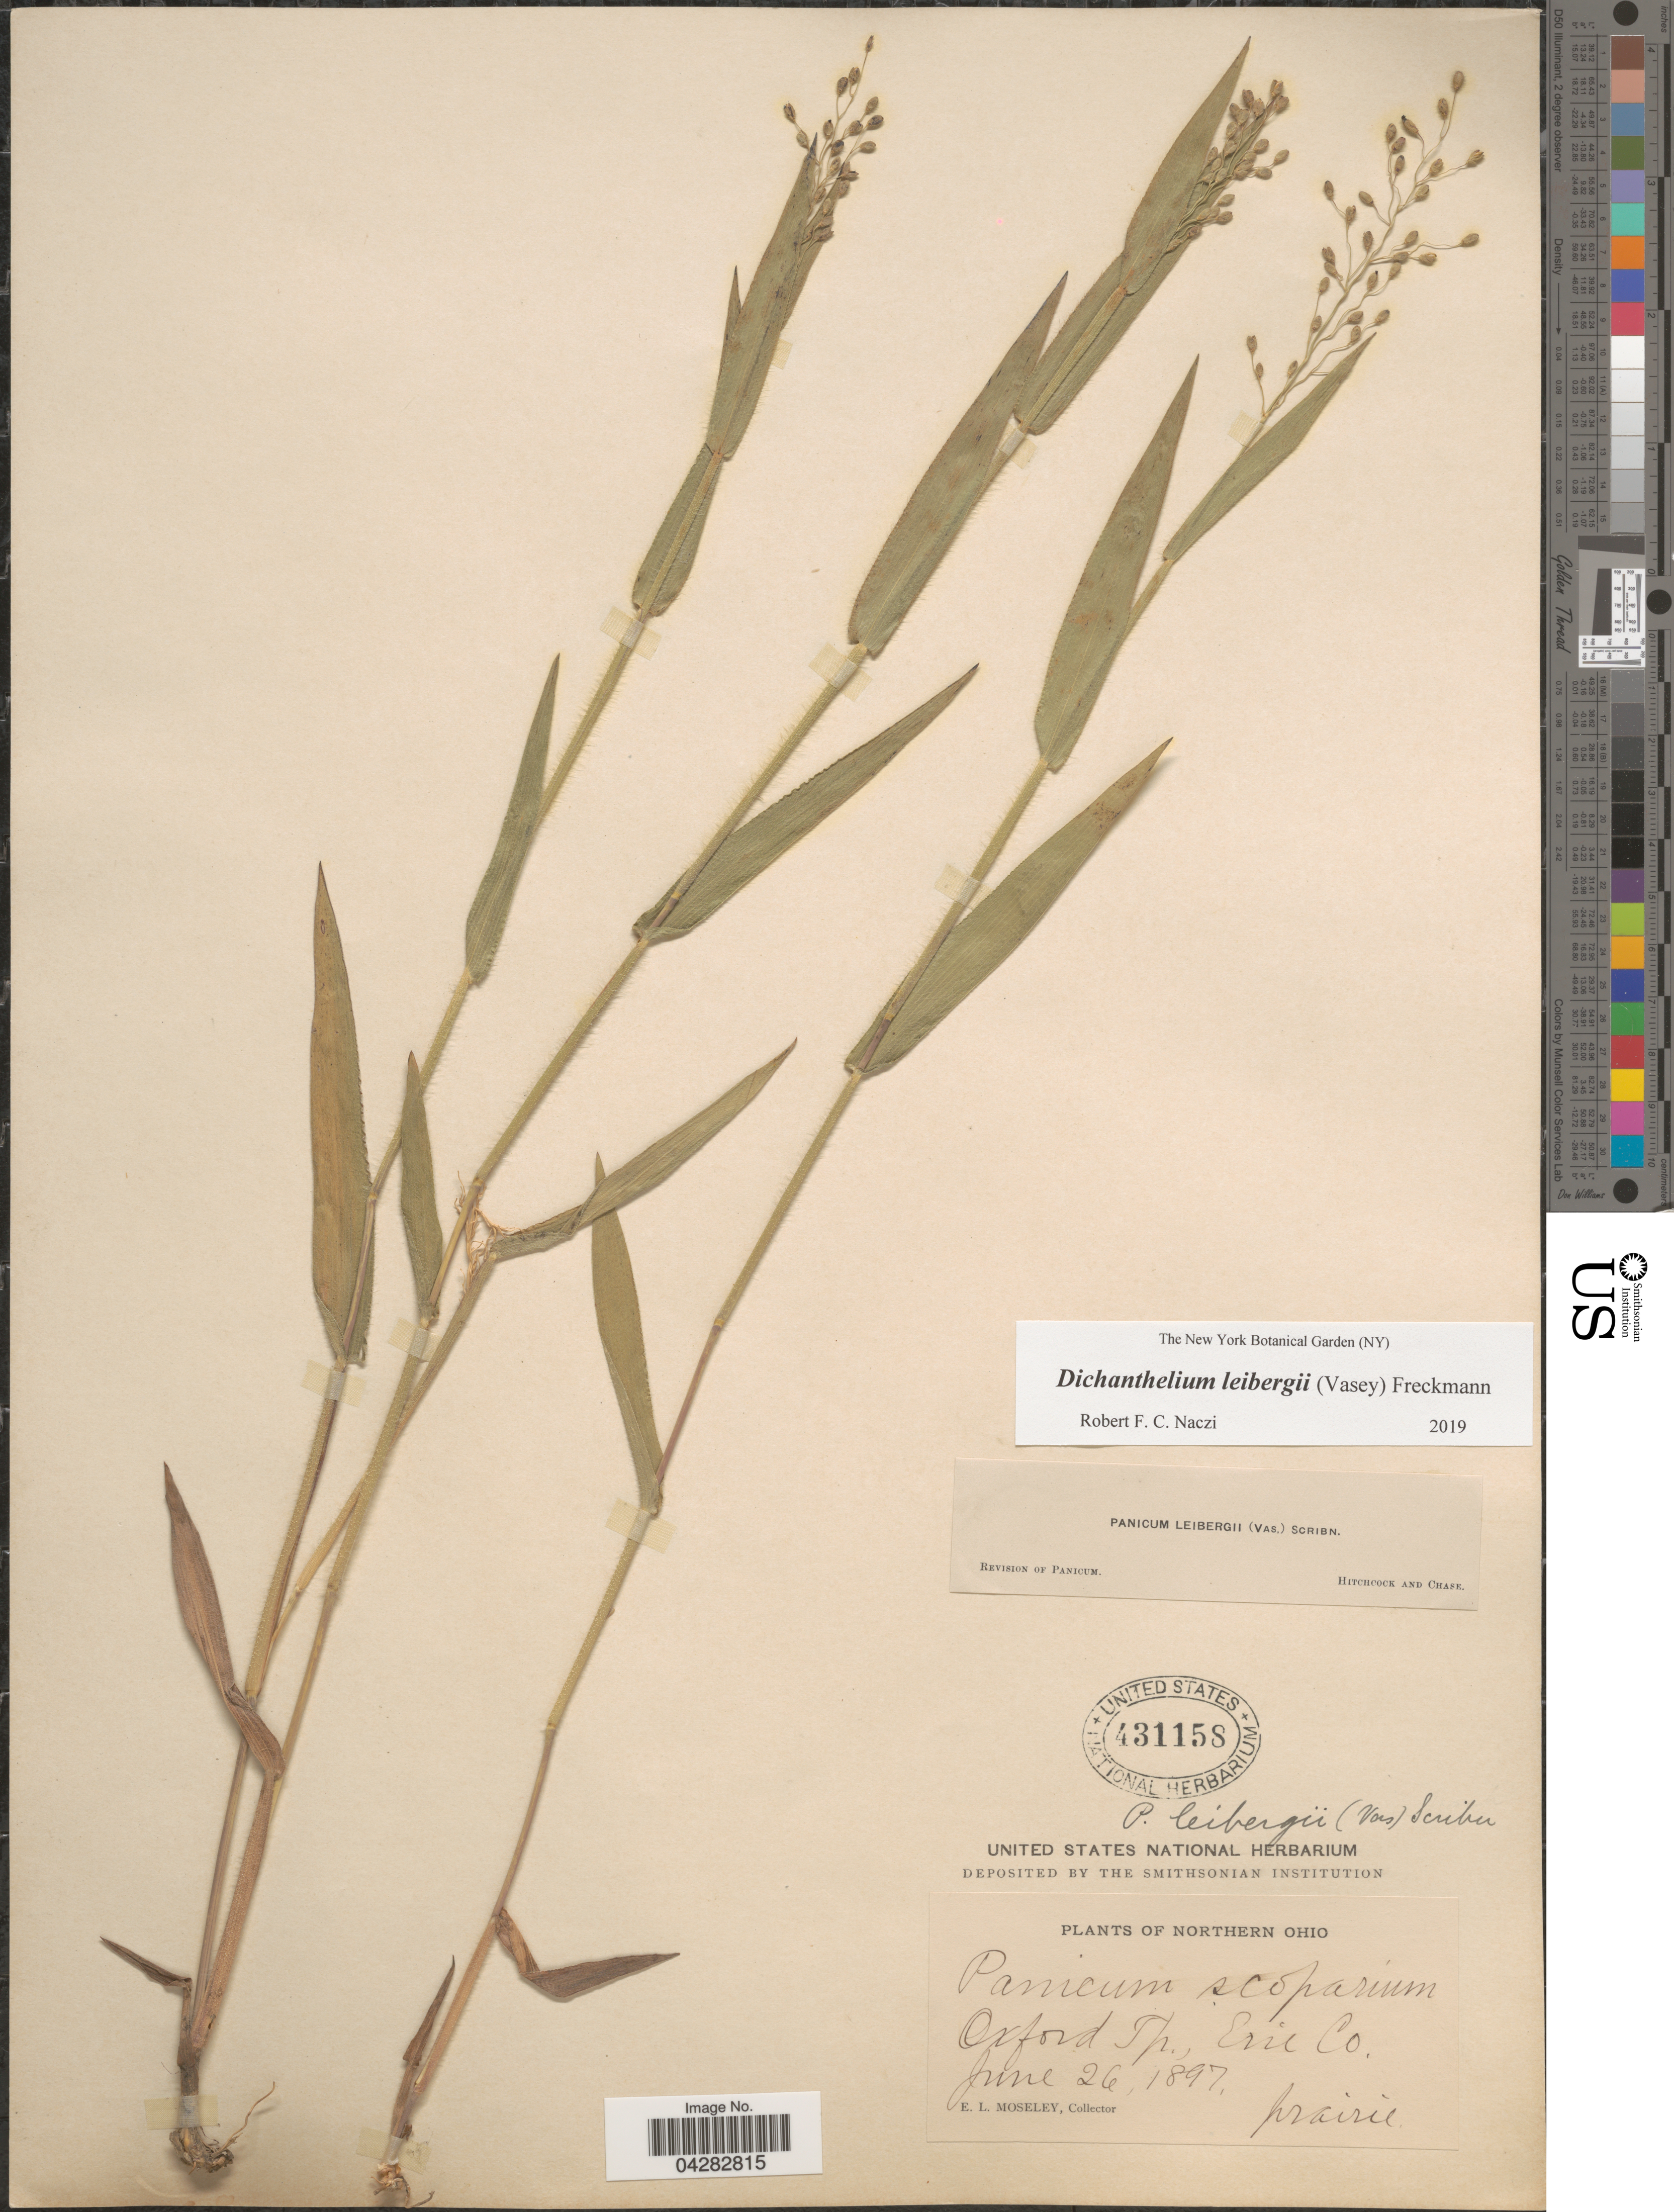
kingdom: Plantae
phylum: Tracheophyta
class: Liliopsida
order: Poales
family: Poaceae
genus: Dichanthelium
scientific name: Dichanthelium leibergii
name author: (Vasey) Gould & C.A. Clark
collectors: E. Moseley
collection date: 1897-06-26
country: United States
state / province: Ohio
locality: Northern Ohio. Oxford Tp., Erie Co. Prairie.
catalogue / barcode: US 431158